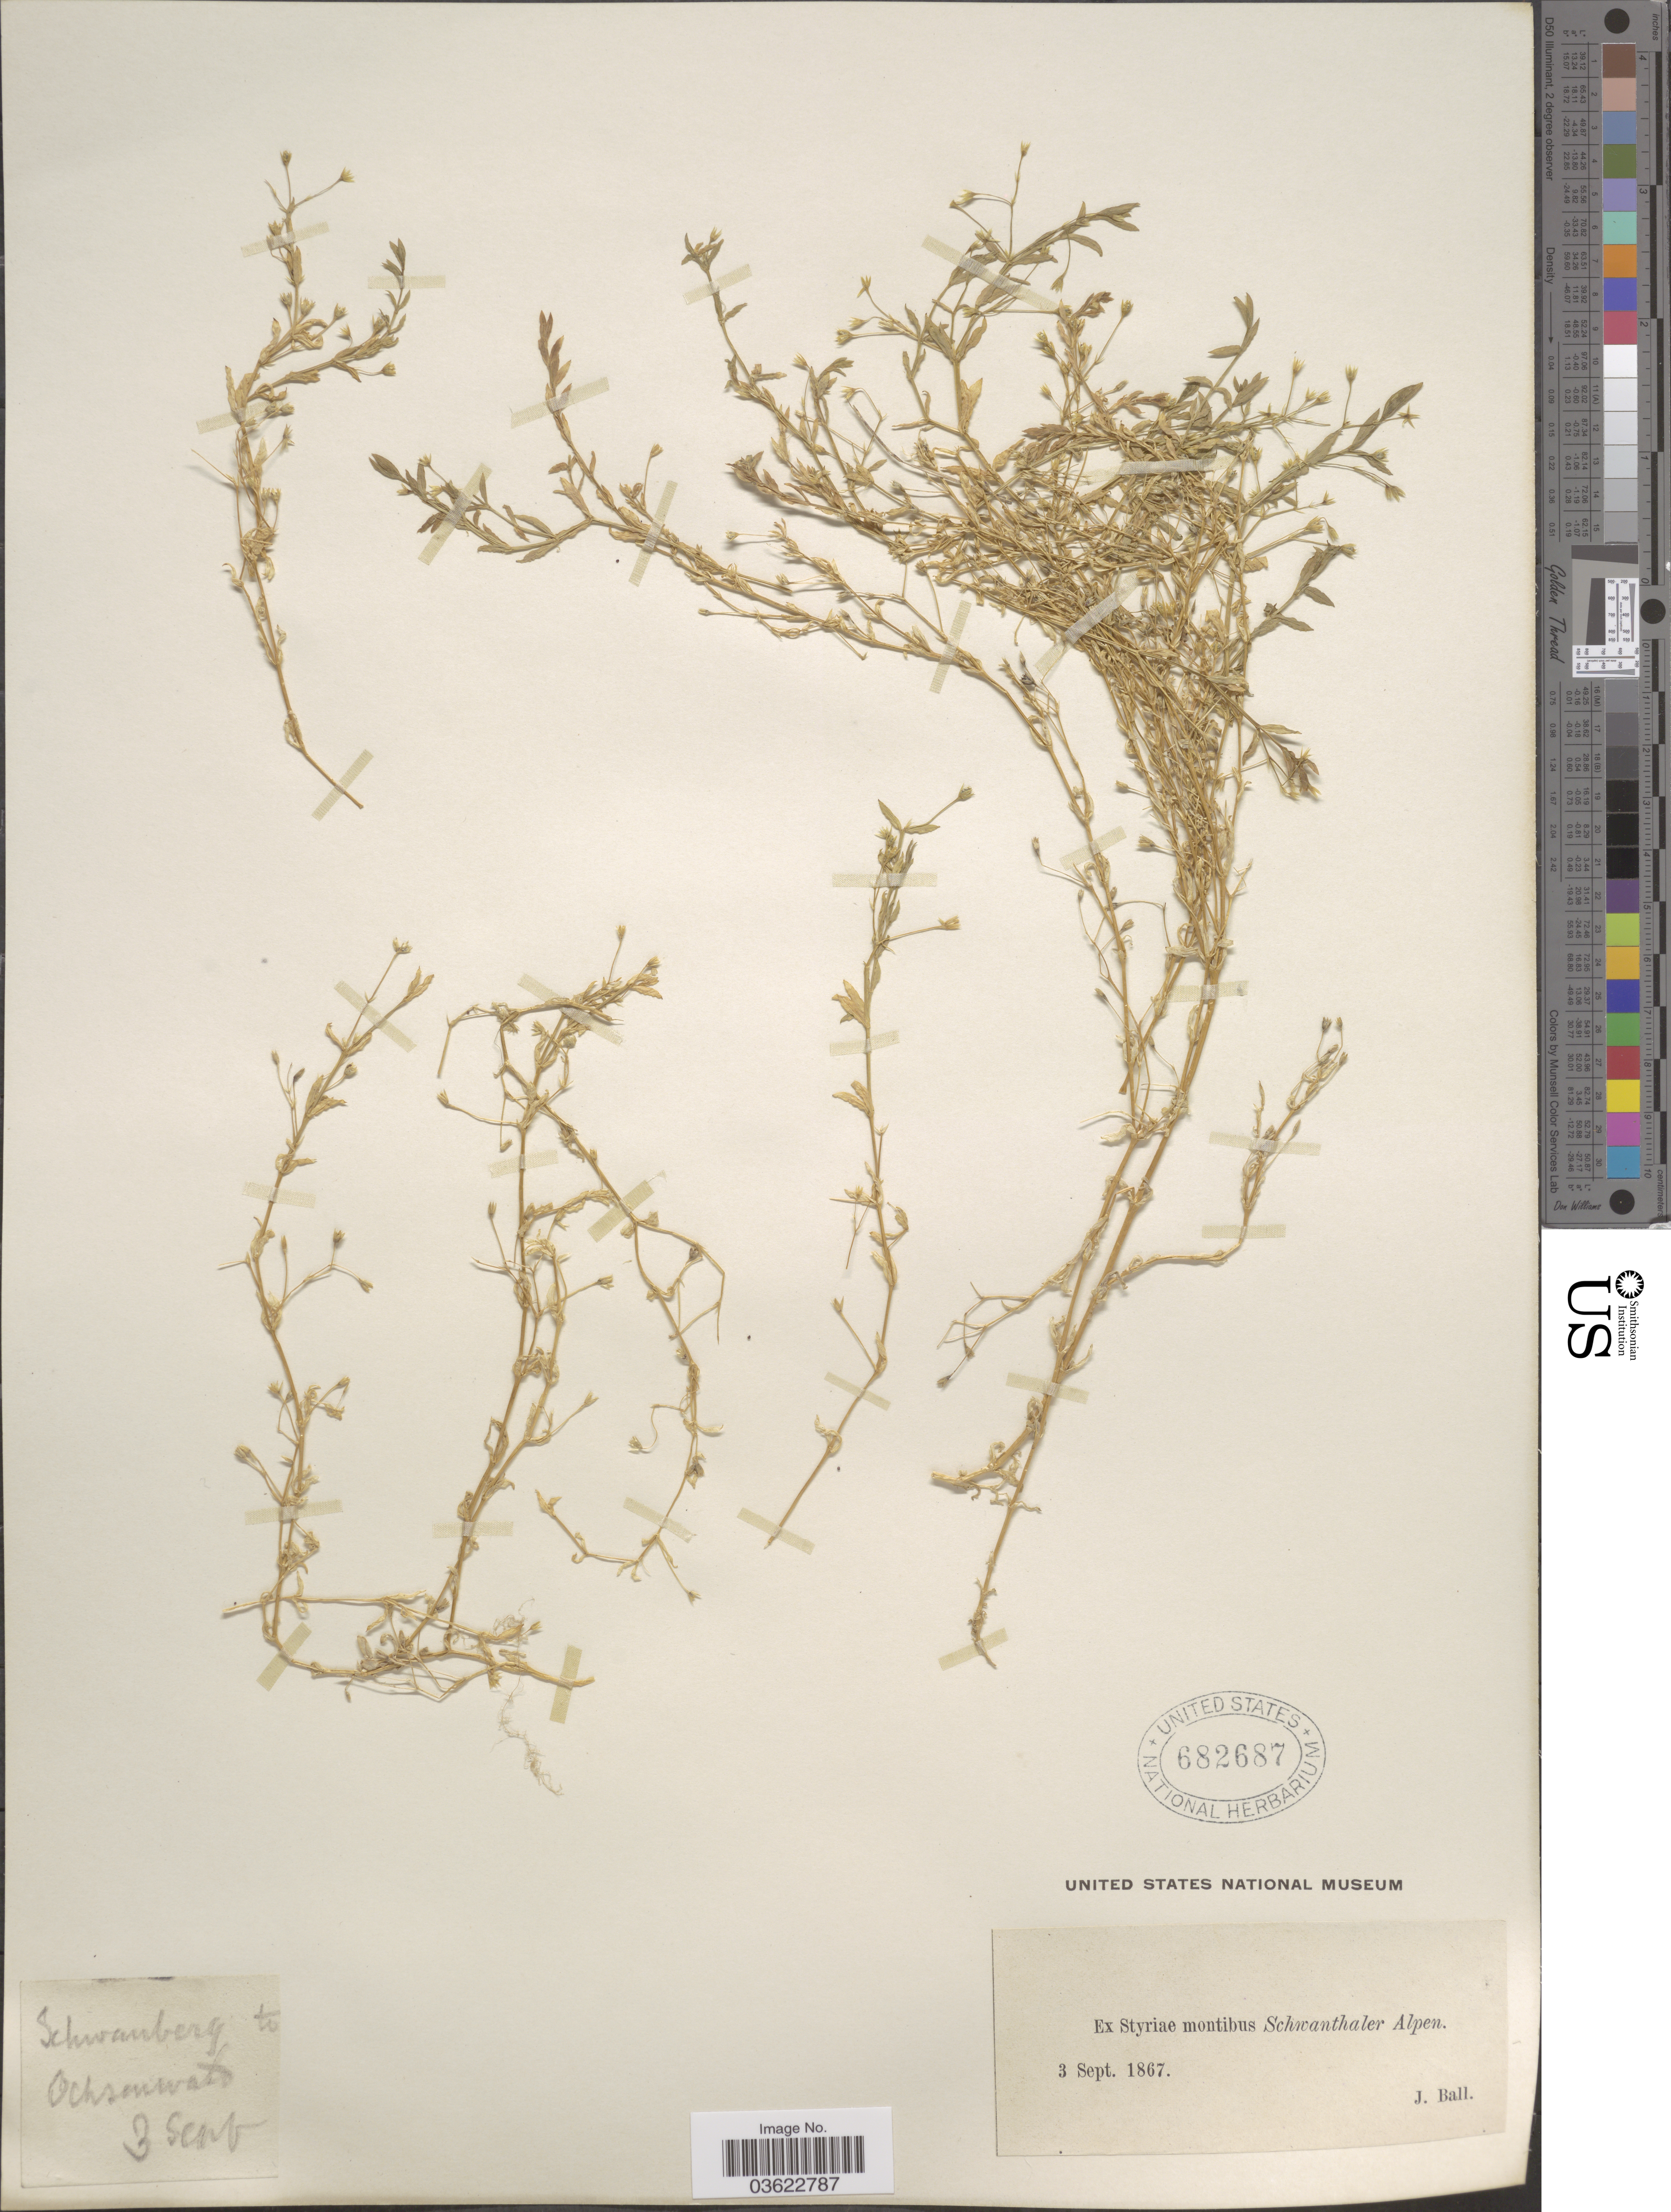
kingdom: Plantae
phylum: Tracheophyta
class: Magnoliopsida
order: Caryophyllales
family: Caryophyllaceae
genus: Arenaria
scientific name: Arenaria sp.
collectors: J. Ball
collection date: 1867-09-03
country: Austria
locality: Schwanberg to Ochsenwald. Ex Styriae montibus Schwanthaler Alpen.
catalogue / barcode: US 682687